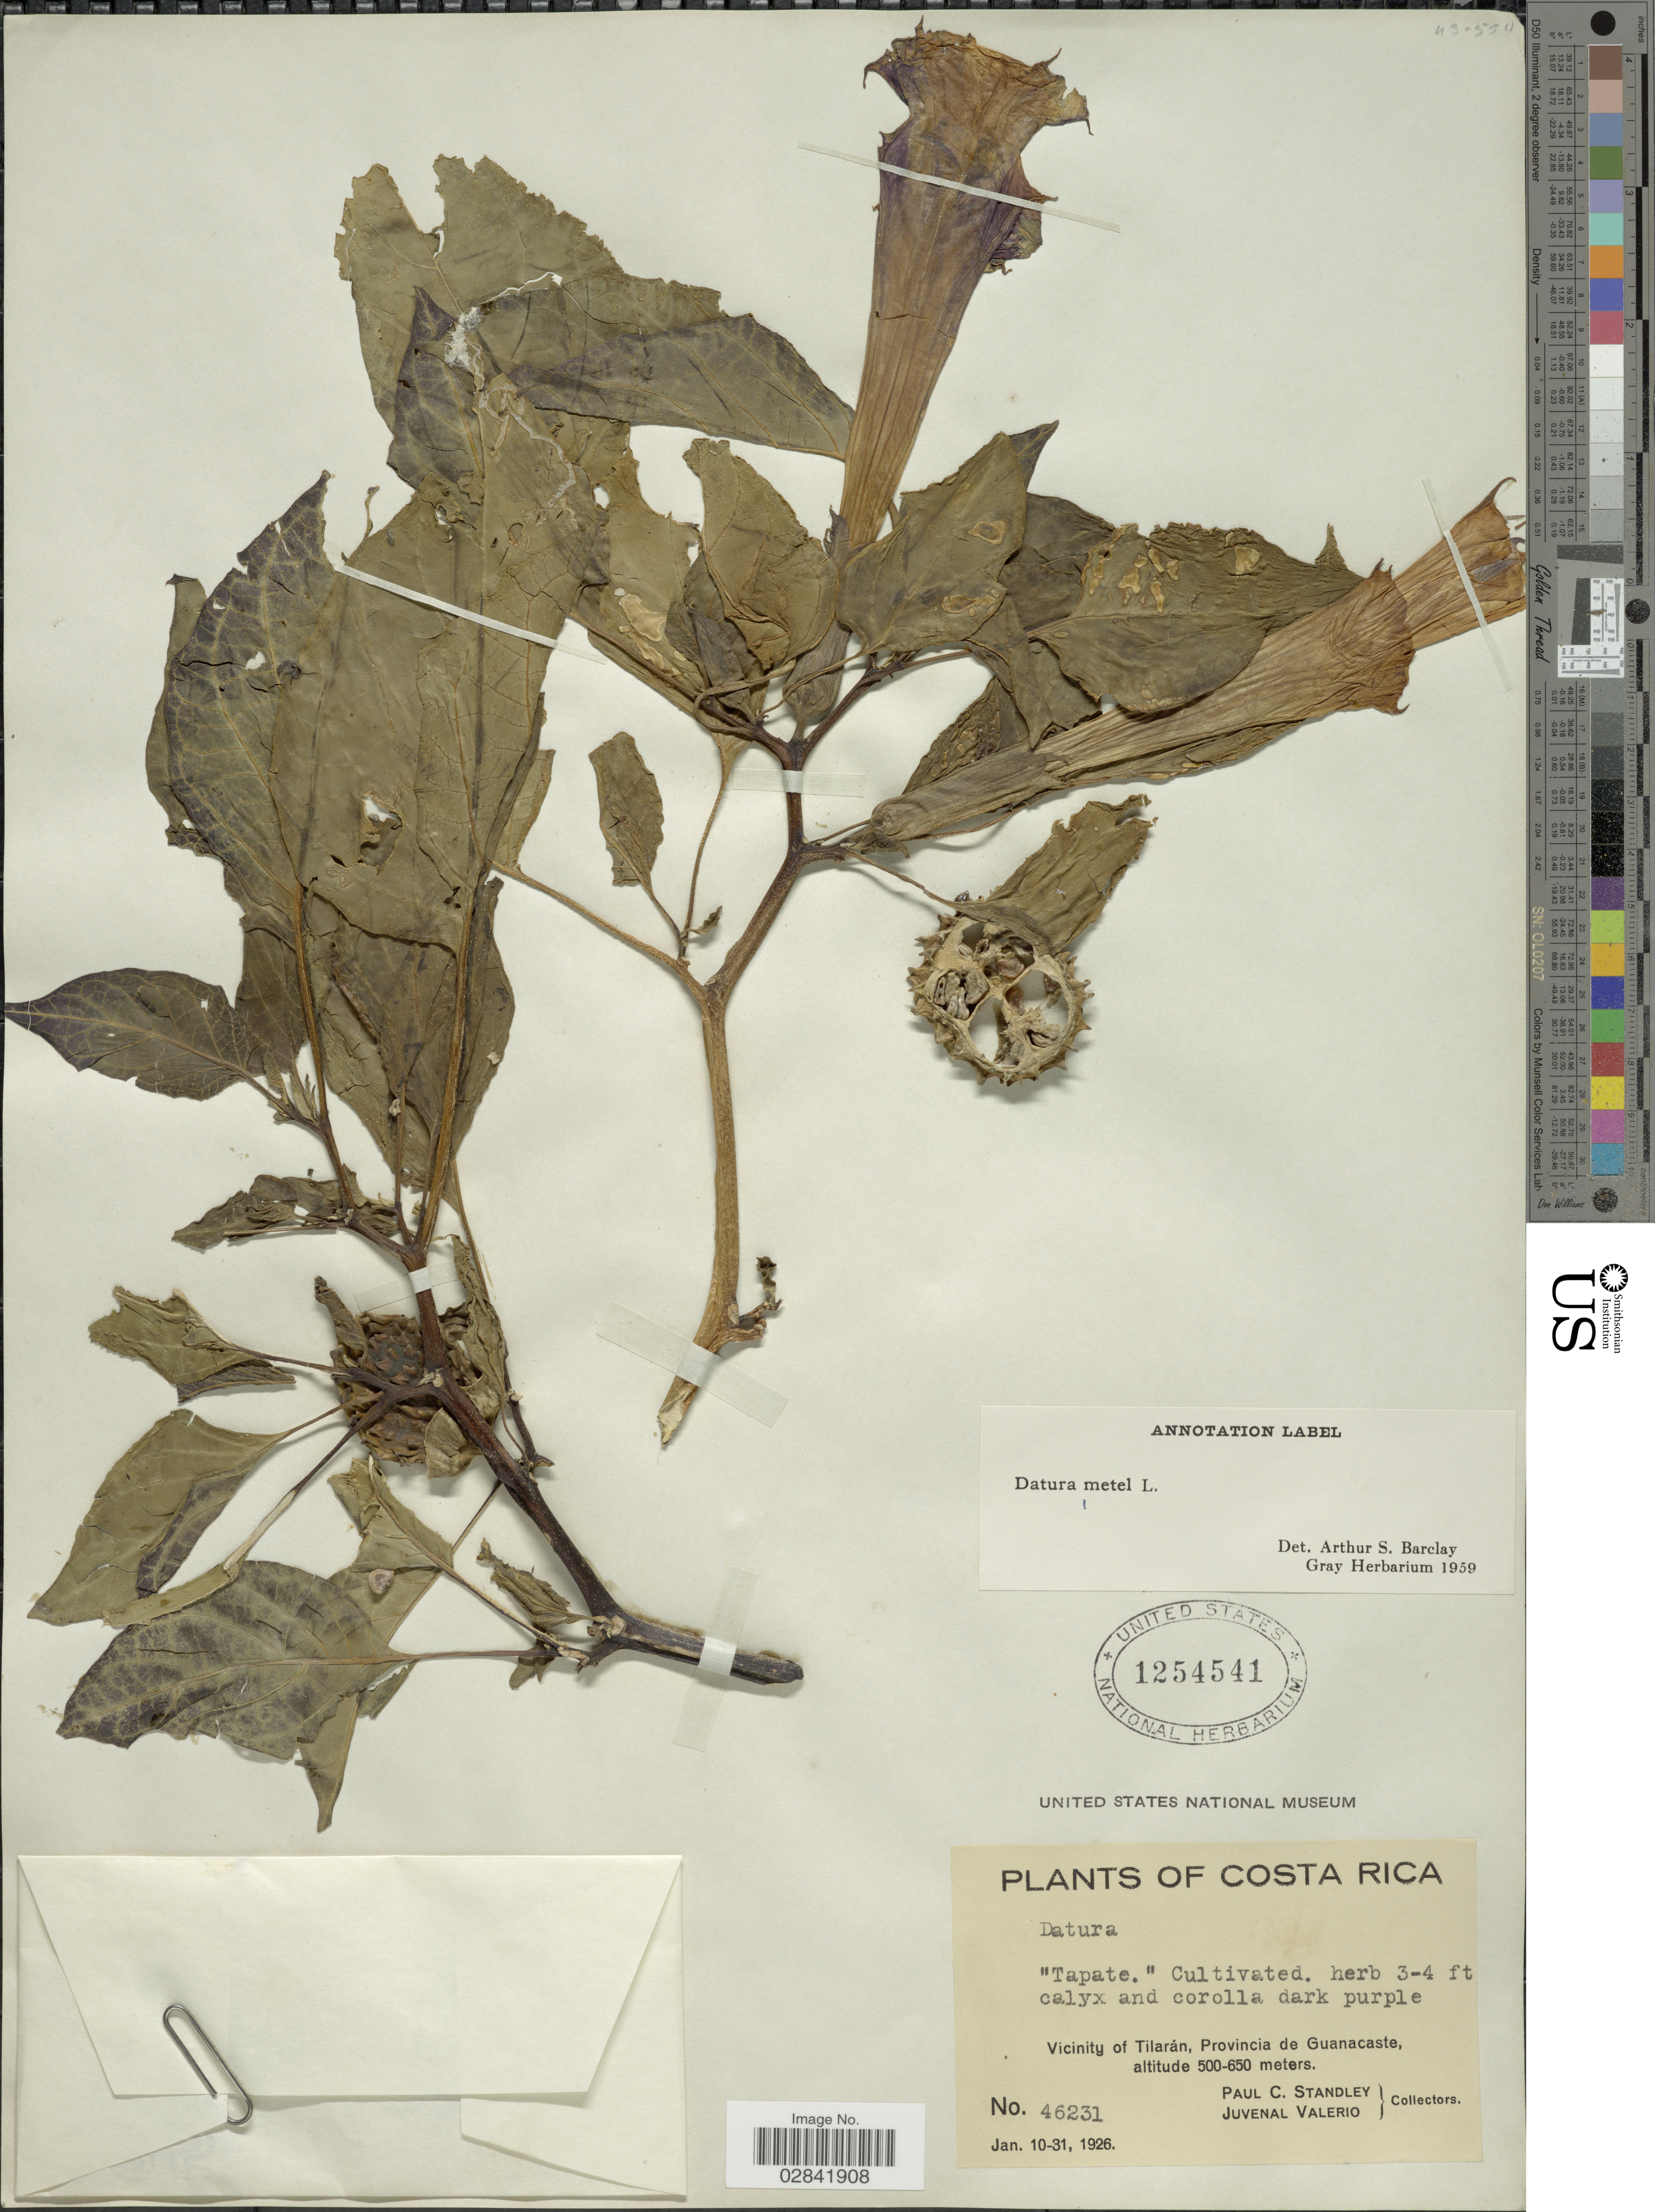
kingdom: Plantae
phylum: Tracheophyta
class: Magnoliopsida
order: Solanales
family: Solanaceae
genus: Datura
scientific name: Datura metel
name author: L.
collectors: P. C. Standley & J. Valerio R.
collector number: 46231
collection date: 1926-01-10/1926-01-31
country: Costa Rica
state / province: Guanacaste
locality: Vicinity of Tilarán, Provincia de Guanacaste.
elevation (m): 500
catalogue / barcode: US 1254541